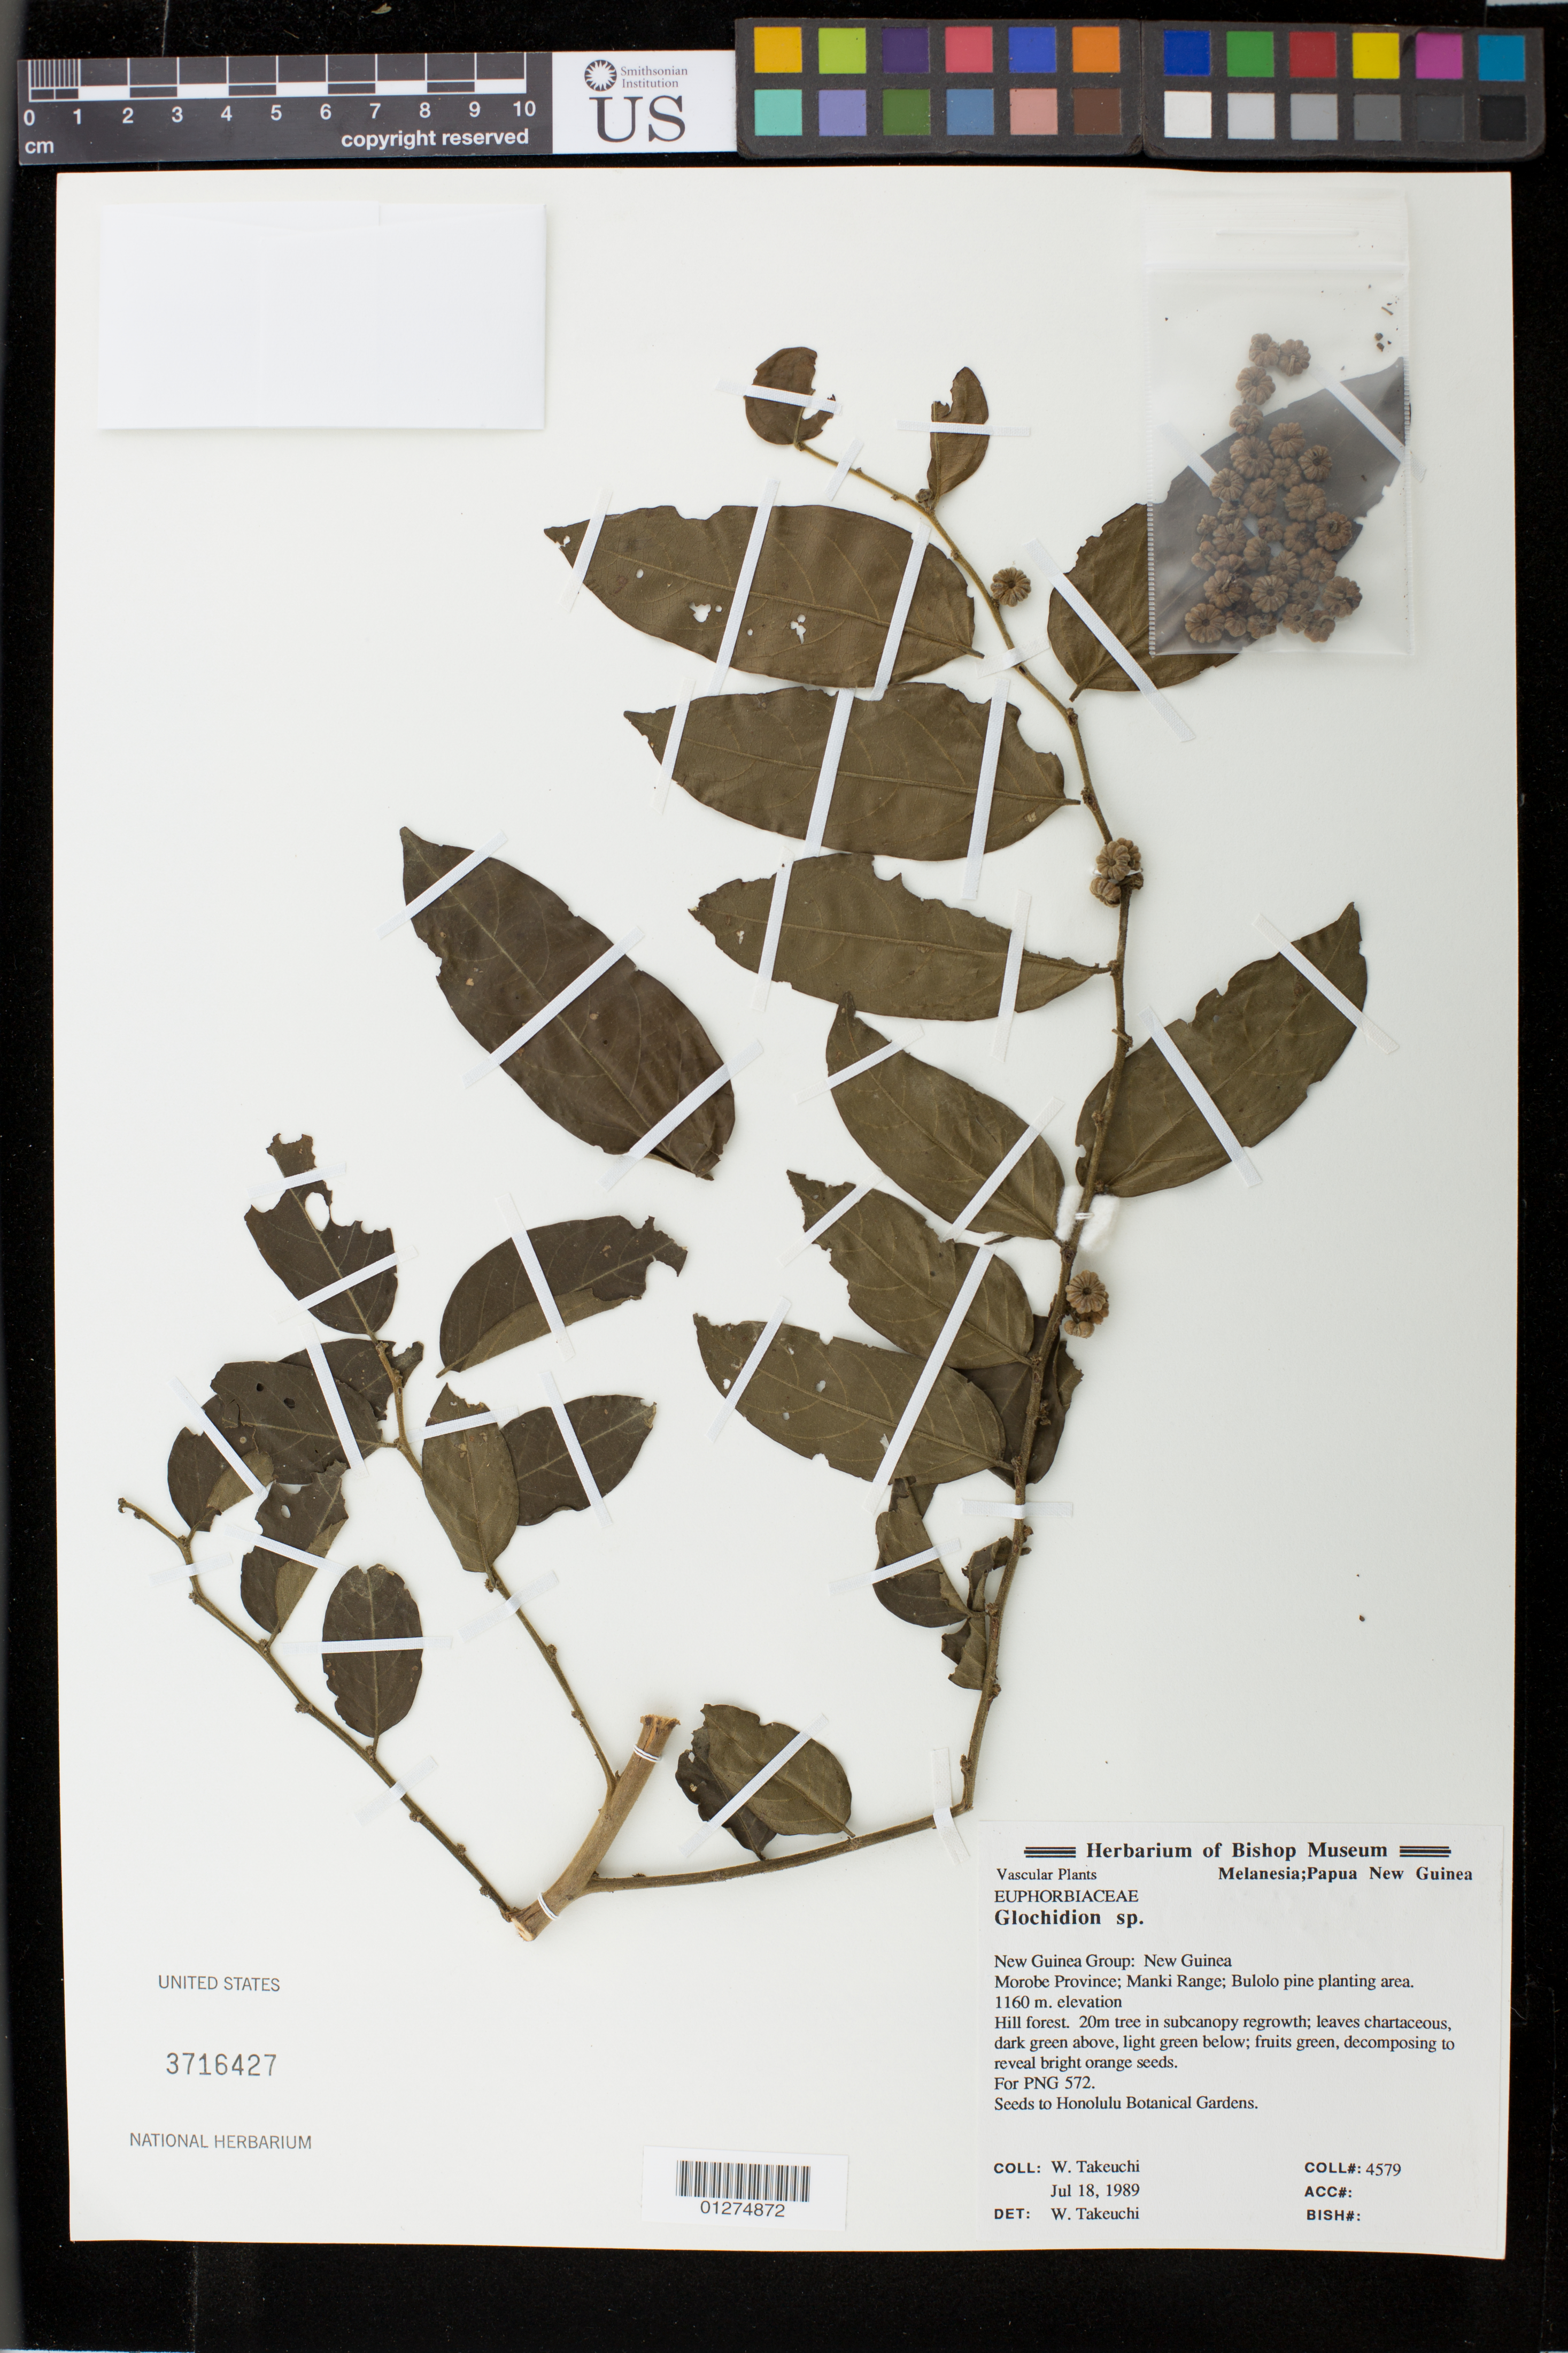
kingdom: Plantae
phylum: Tracheophyta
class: Magnoliopsida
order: Malpighiales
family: Phyllanthaceae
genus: Glochidion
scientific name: Glochidion sp.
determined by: Takeuchi, W.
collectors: W. N. Takeuchi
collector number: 4579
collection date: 1989-07-18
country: Papua New Guinea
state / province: Morobe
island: New Guinea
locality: Manki range., Bulolo pine planting area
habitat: hill forest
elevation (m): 1160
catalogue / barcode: US 3716427